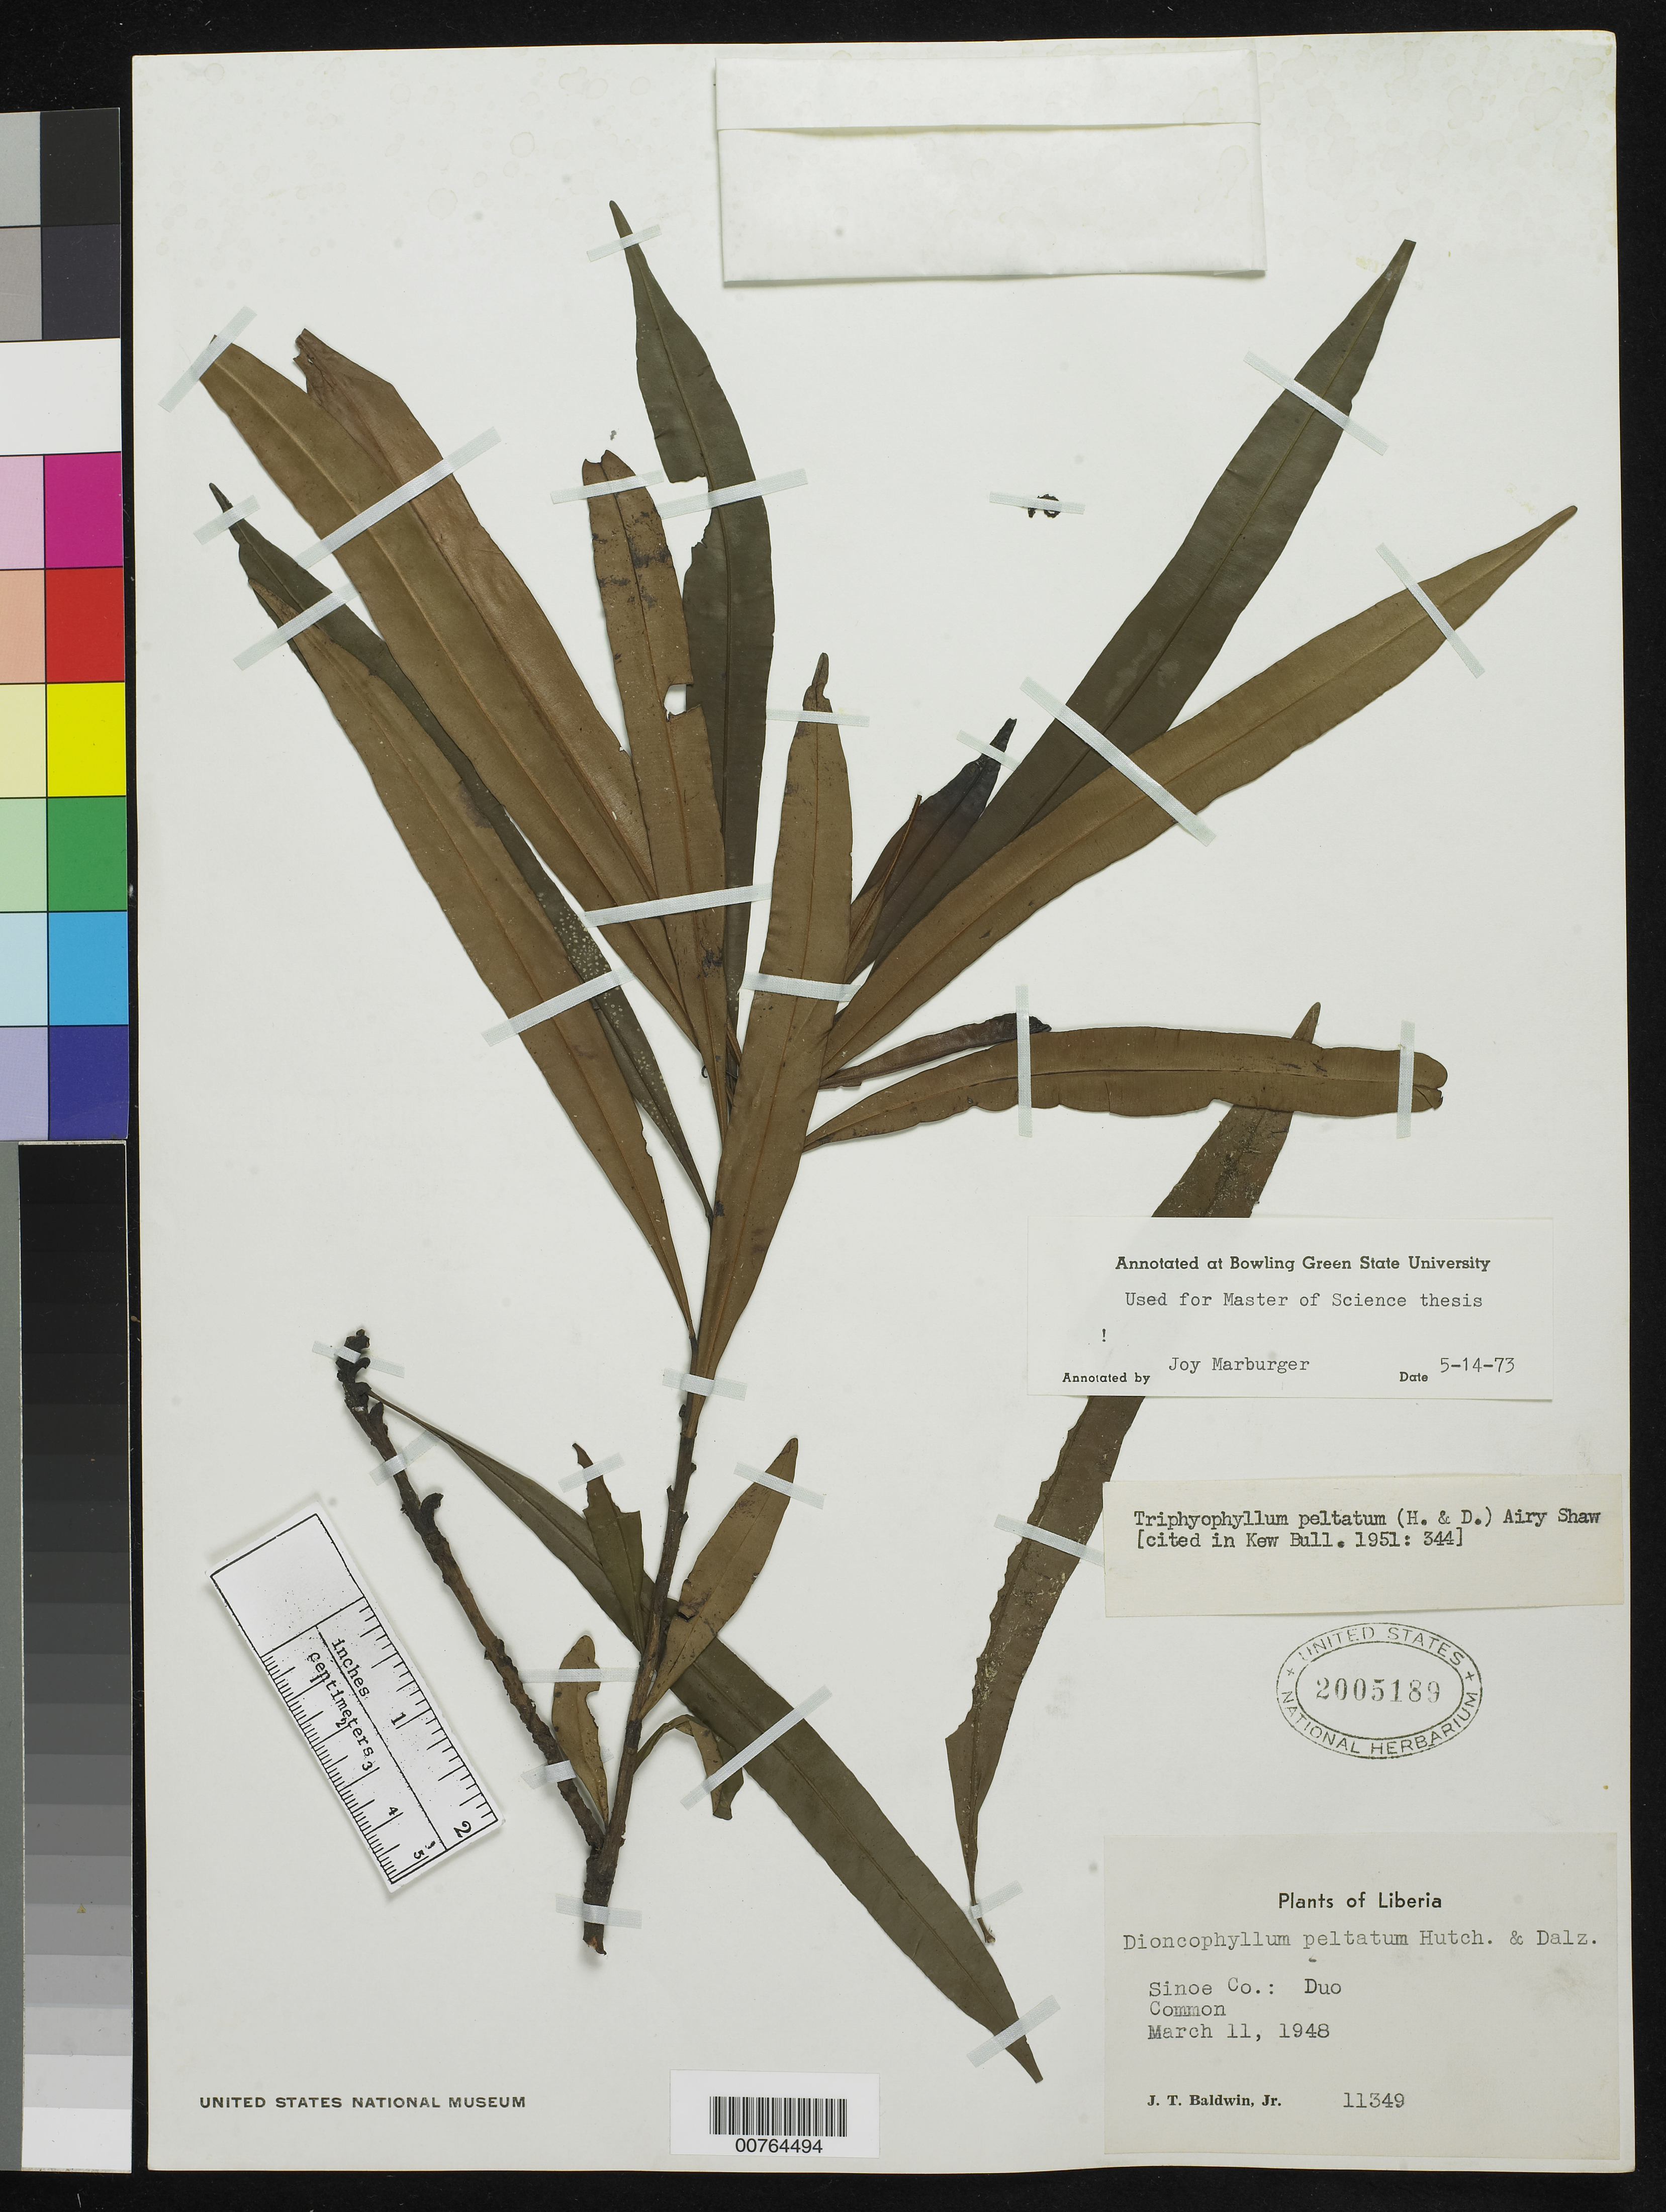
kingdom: Plantae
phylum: Tracheophyta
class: Magnoliopsida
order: Caryophyllales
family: Dioncophyllaceae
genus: Triphyophyllum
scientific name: Triphyophyllum peltatum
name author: (Hutch. & Dalziel) Airy Shaw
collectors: J. T. Baldwin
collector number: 11349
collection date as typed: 11 Mar 1948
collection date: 1948-03-11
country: Liberia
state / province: Sinoe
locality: Duo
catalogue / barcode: US 2005189